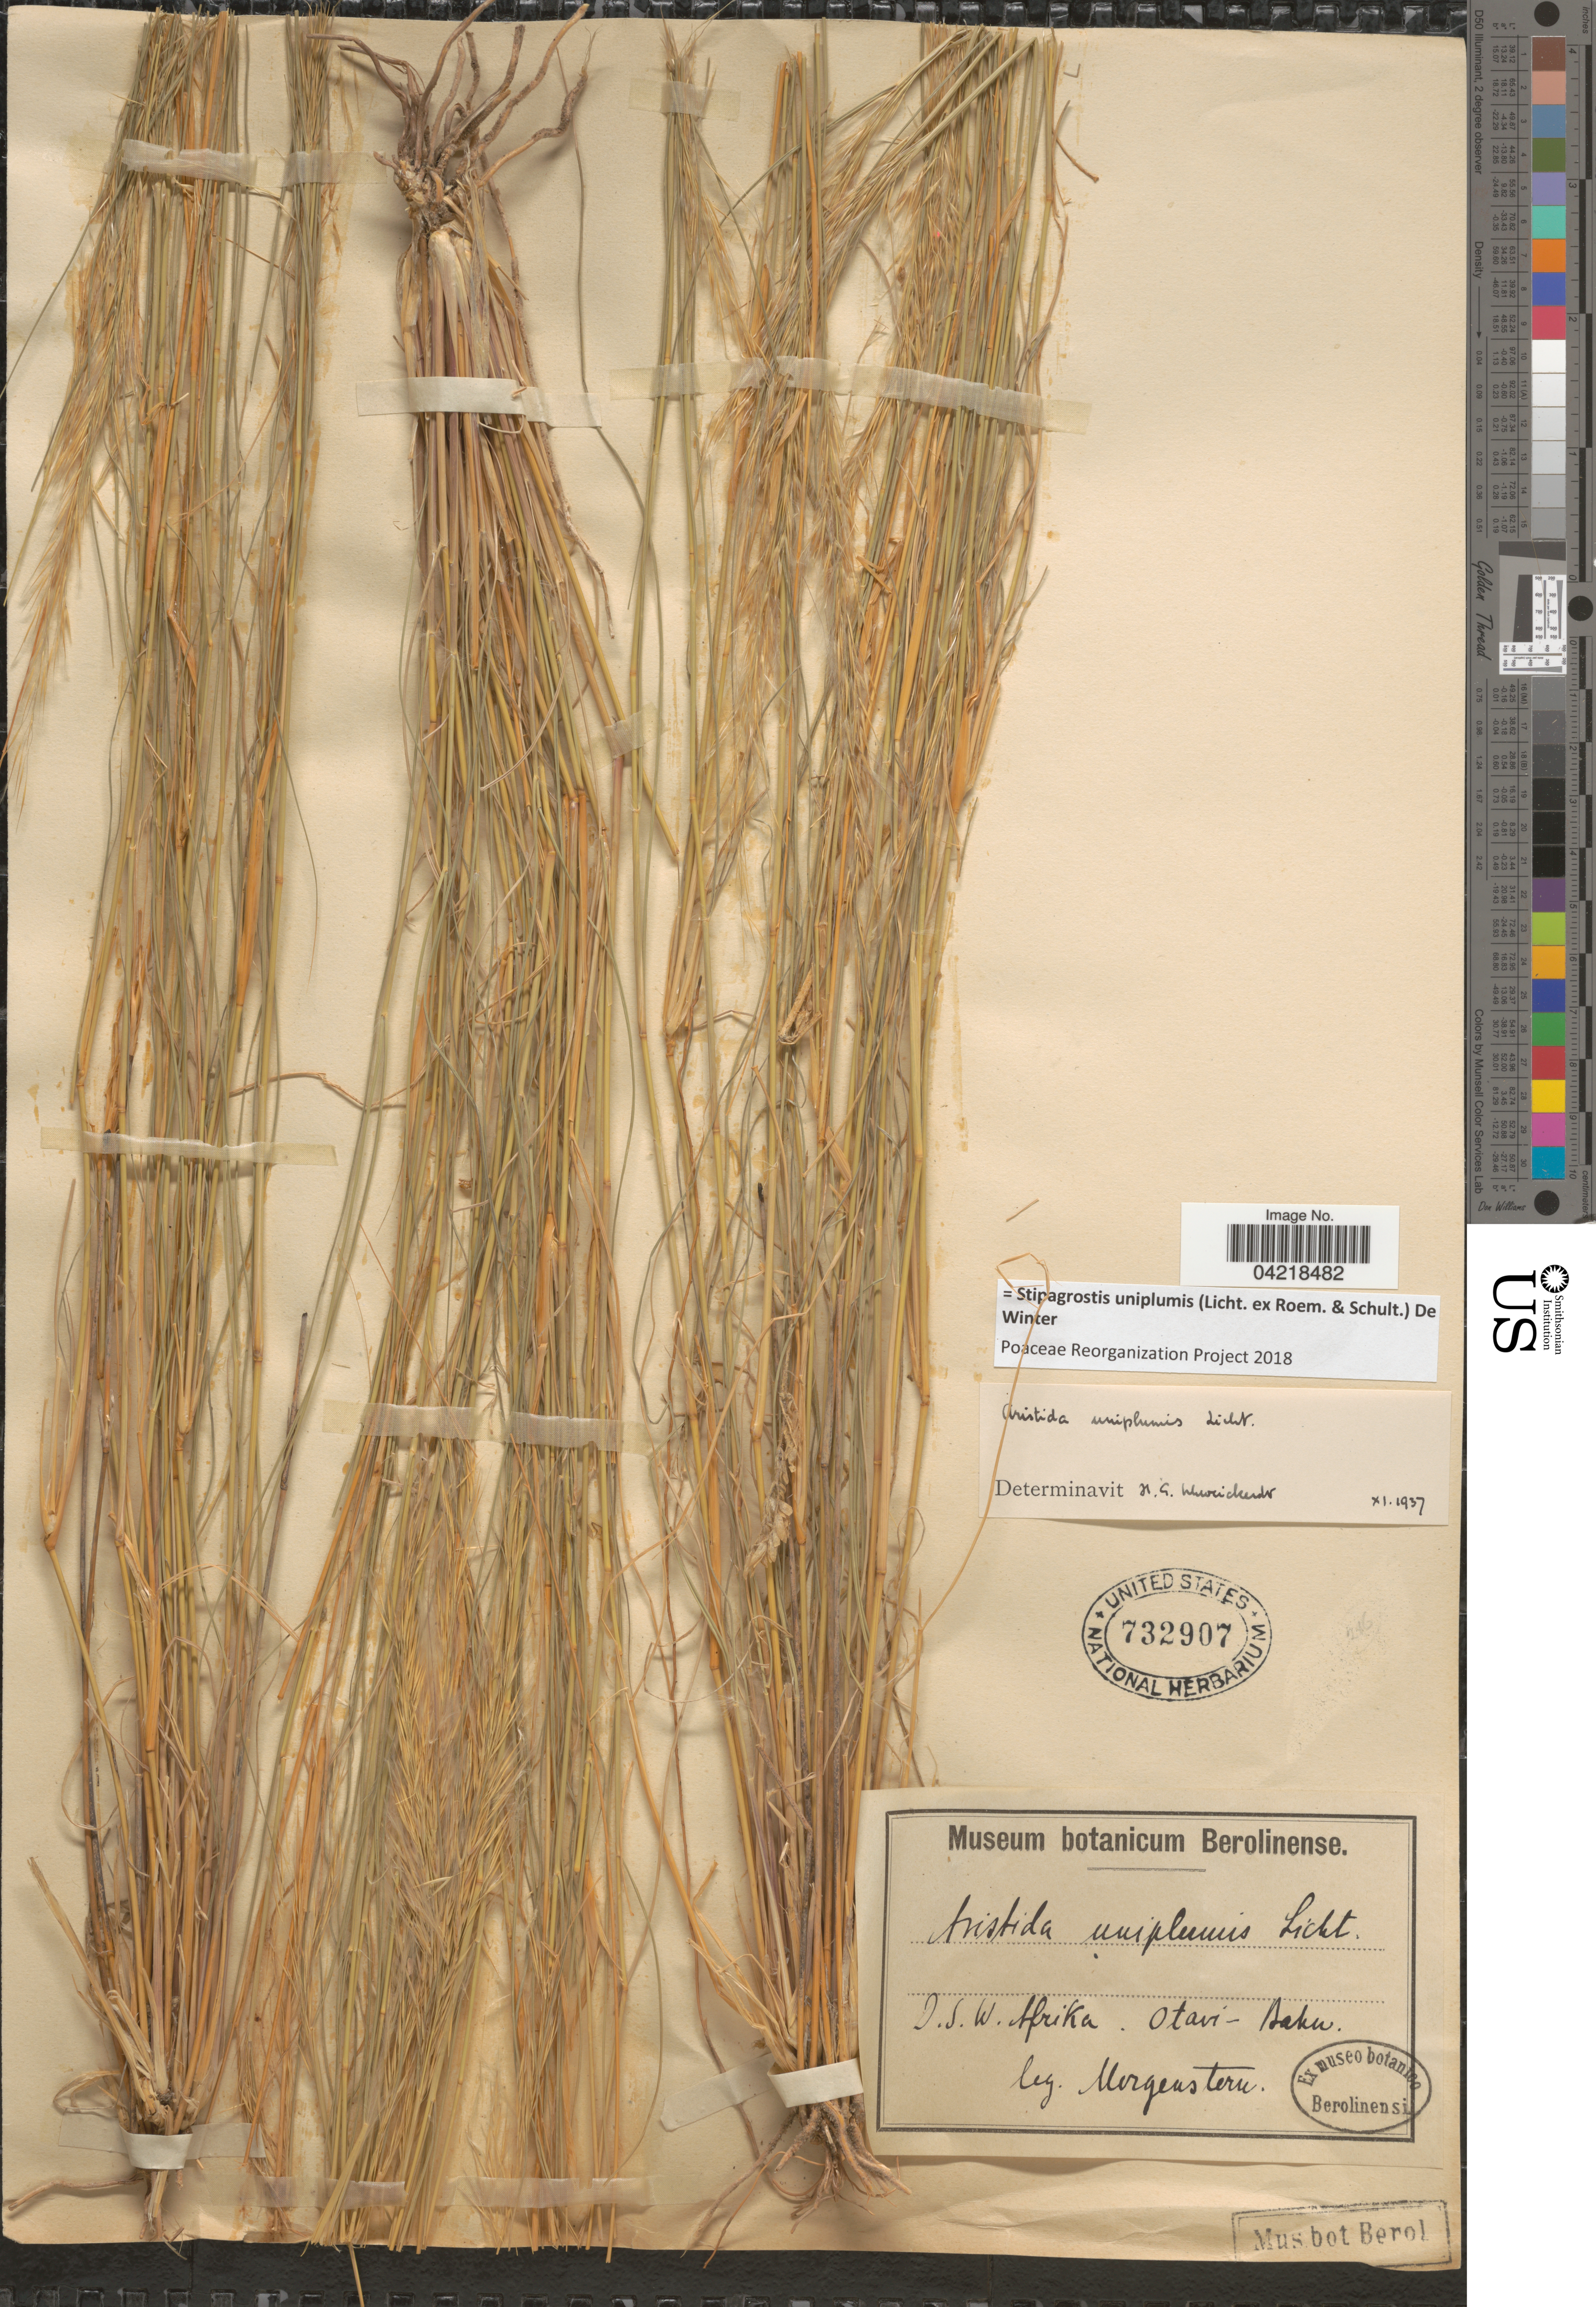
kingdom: Plantae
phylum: Tracheophyta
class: Liliopsida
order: Poales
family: Poaceae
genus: Stipagrostis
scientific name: Stipagrostis uniplumis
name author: (Licht.) De Winter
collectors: -. Morgenstern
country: Namibia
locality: D.S.W. Afrika. Otavi - Behr.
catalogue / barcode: US 732907